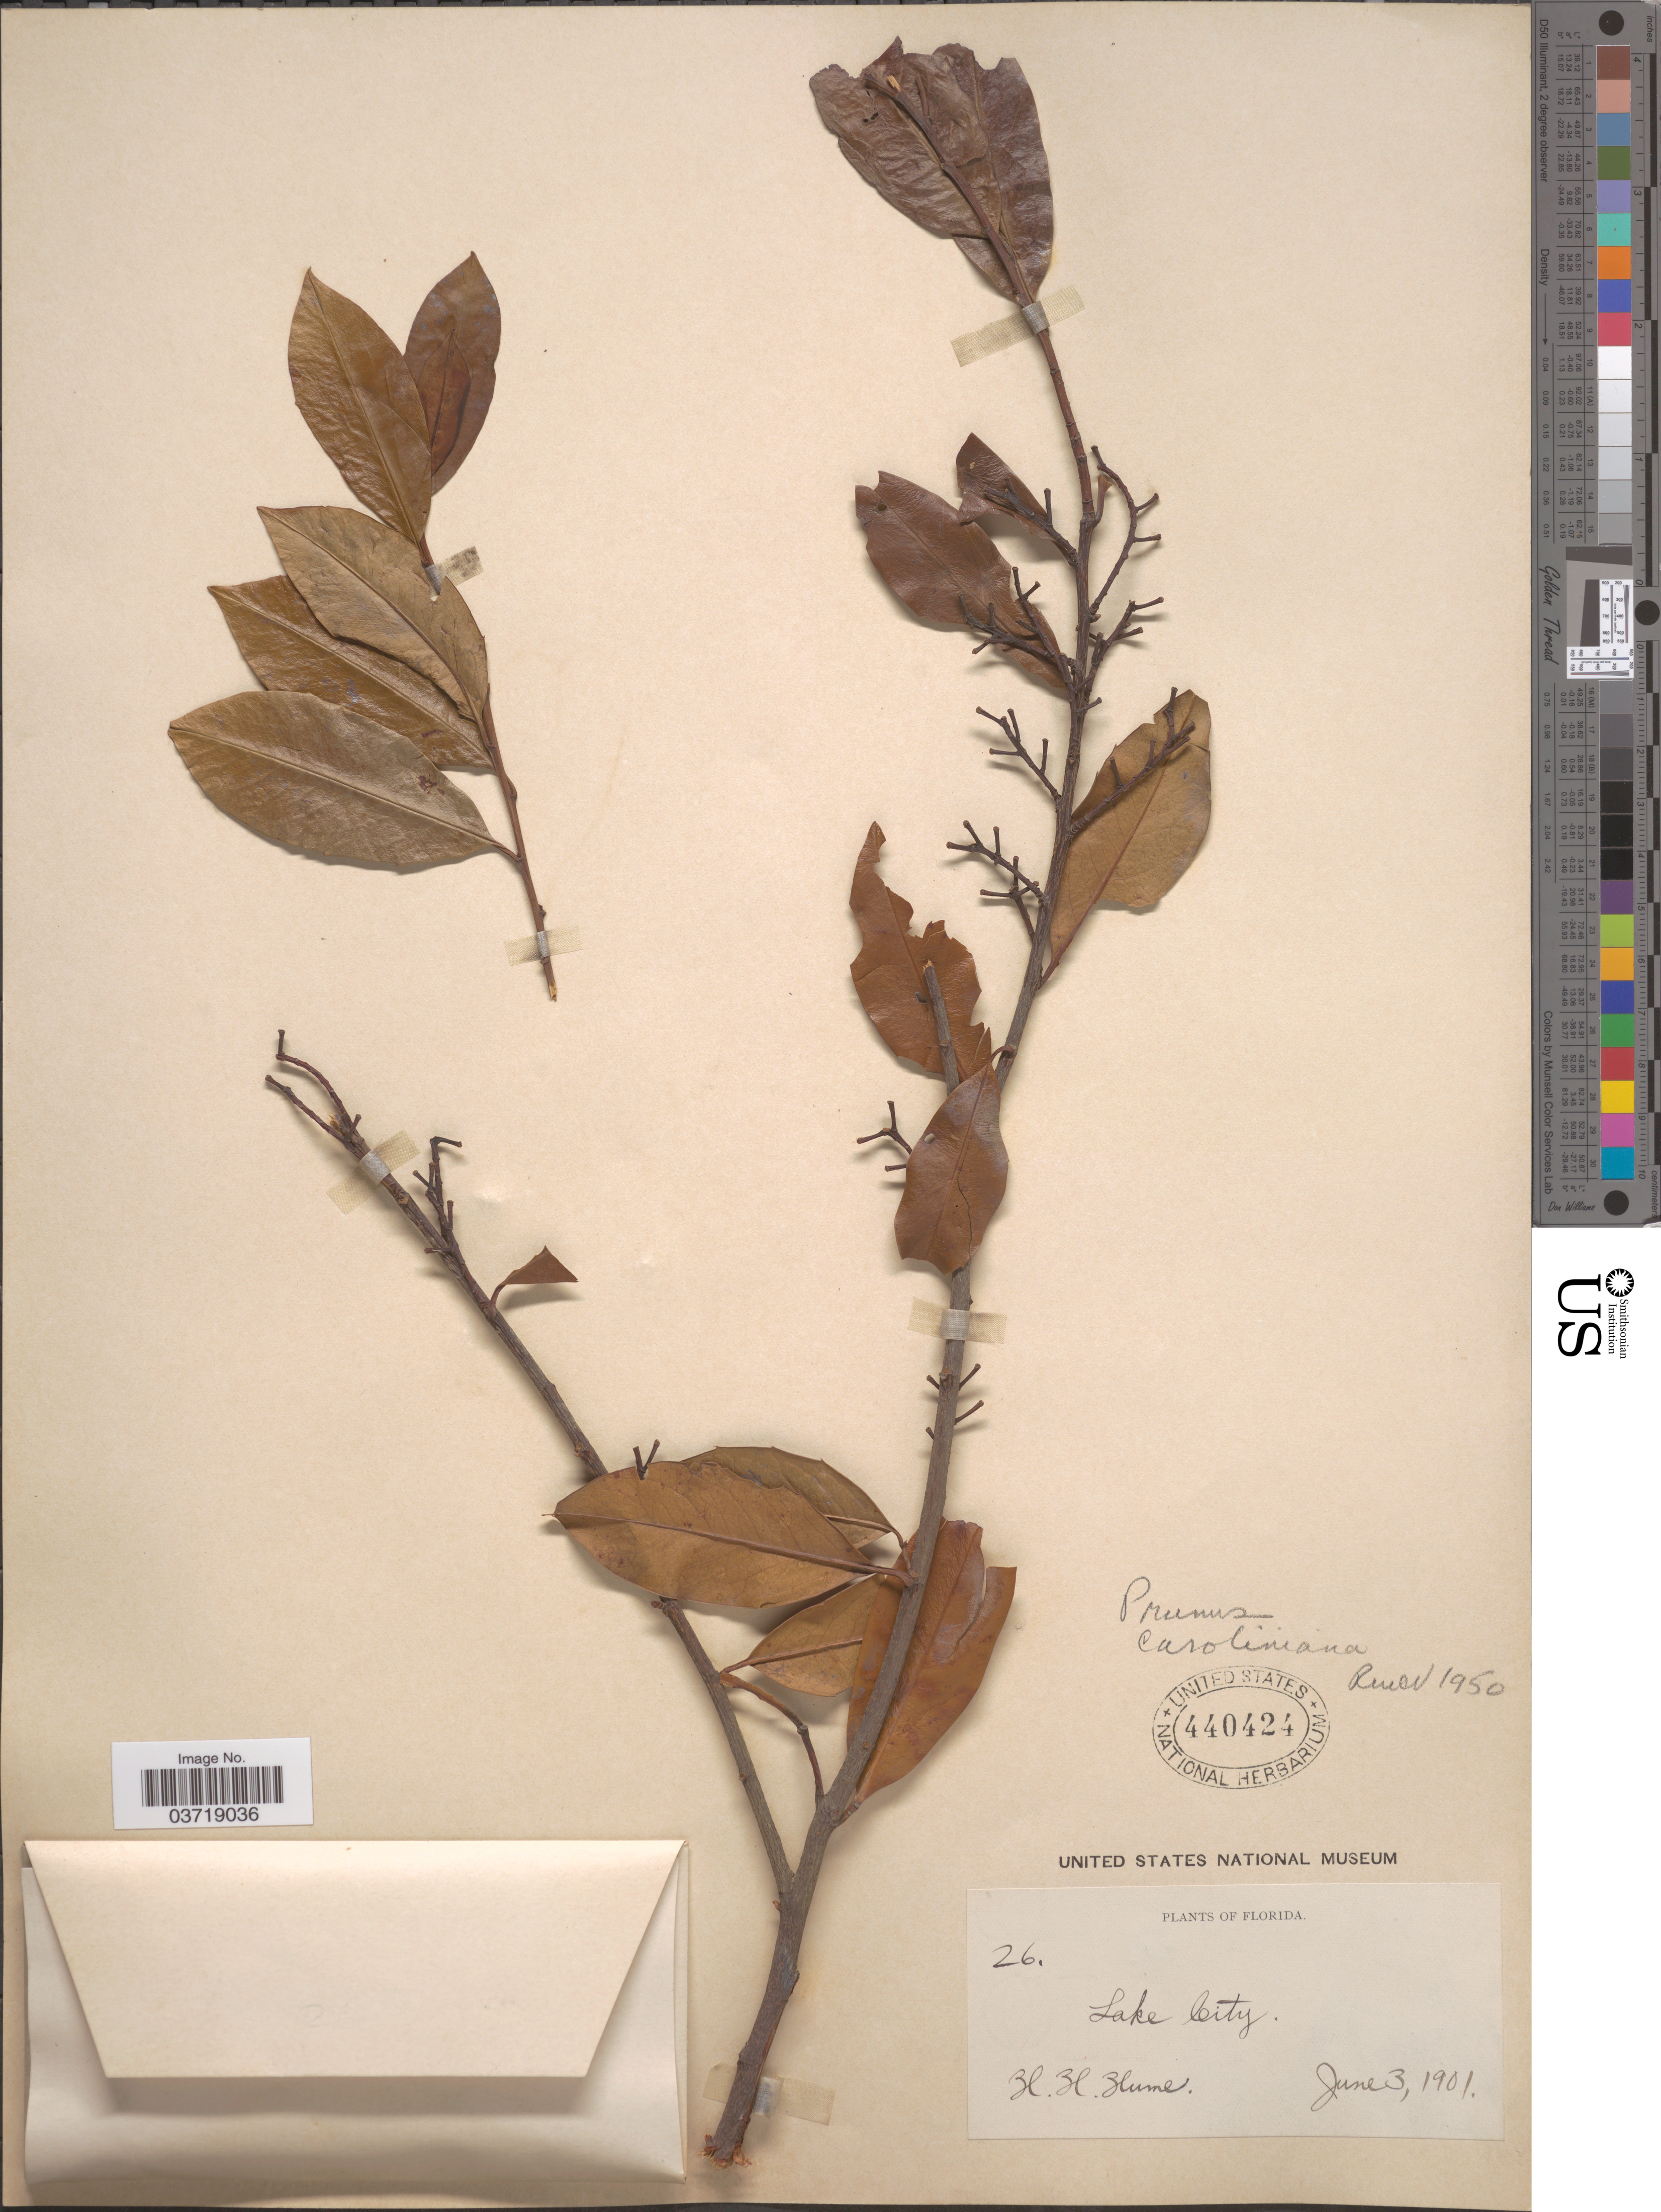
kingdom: Plantae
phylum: Tracheophyta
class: Magnoliopsida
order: Rosales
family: Rosaceae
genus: Prunus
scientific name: Prunus caroliniana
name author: (Mill.) Aiton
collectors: H. Hume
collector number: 26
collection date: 1901-06-03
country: United States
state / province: Florida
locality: Lake City.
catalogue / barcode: US 440424